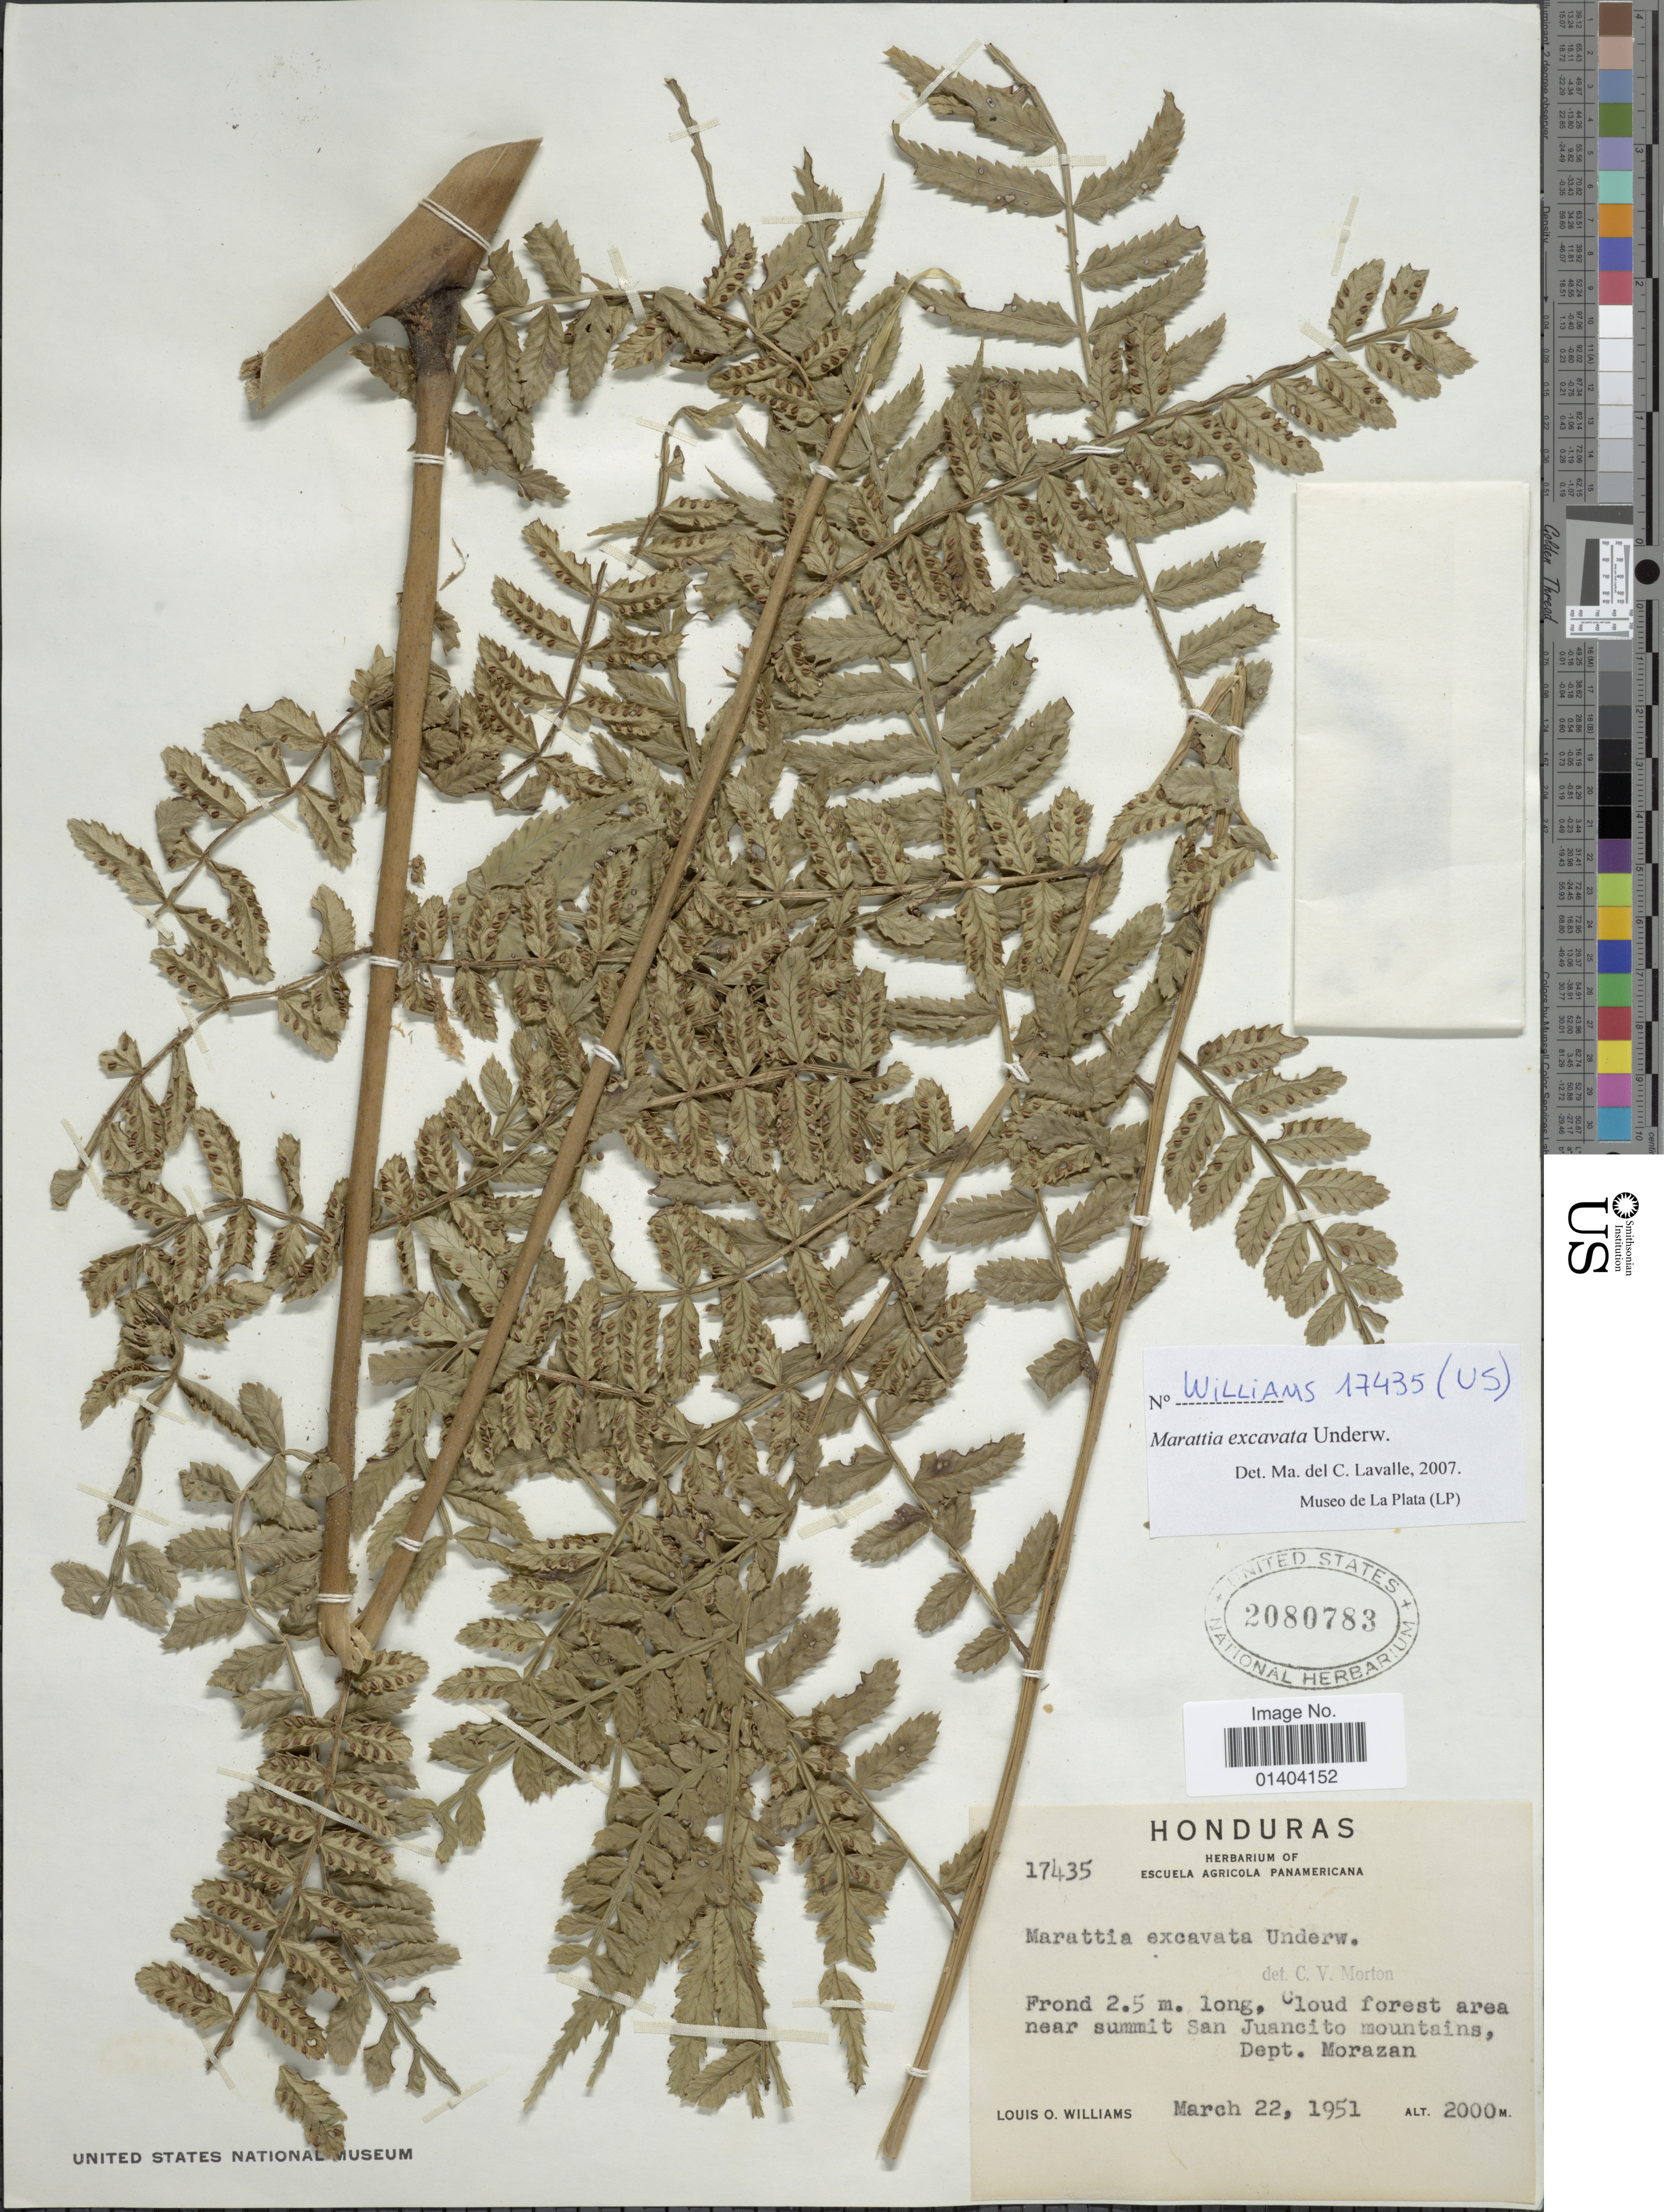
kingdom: Plantae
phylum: Tracheophyta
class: Polypodiopsida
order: Marattiales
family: Marattiaceae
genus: Marattia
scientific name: Marattia excavata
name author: Underw.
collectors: L. O. Williams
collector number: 17435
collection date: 1951-03-22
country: Honduras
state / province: Fco. Morazán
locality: San Juancito mountains dept. Morazan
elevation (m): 2000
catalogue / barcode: US 2080783